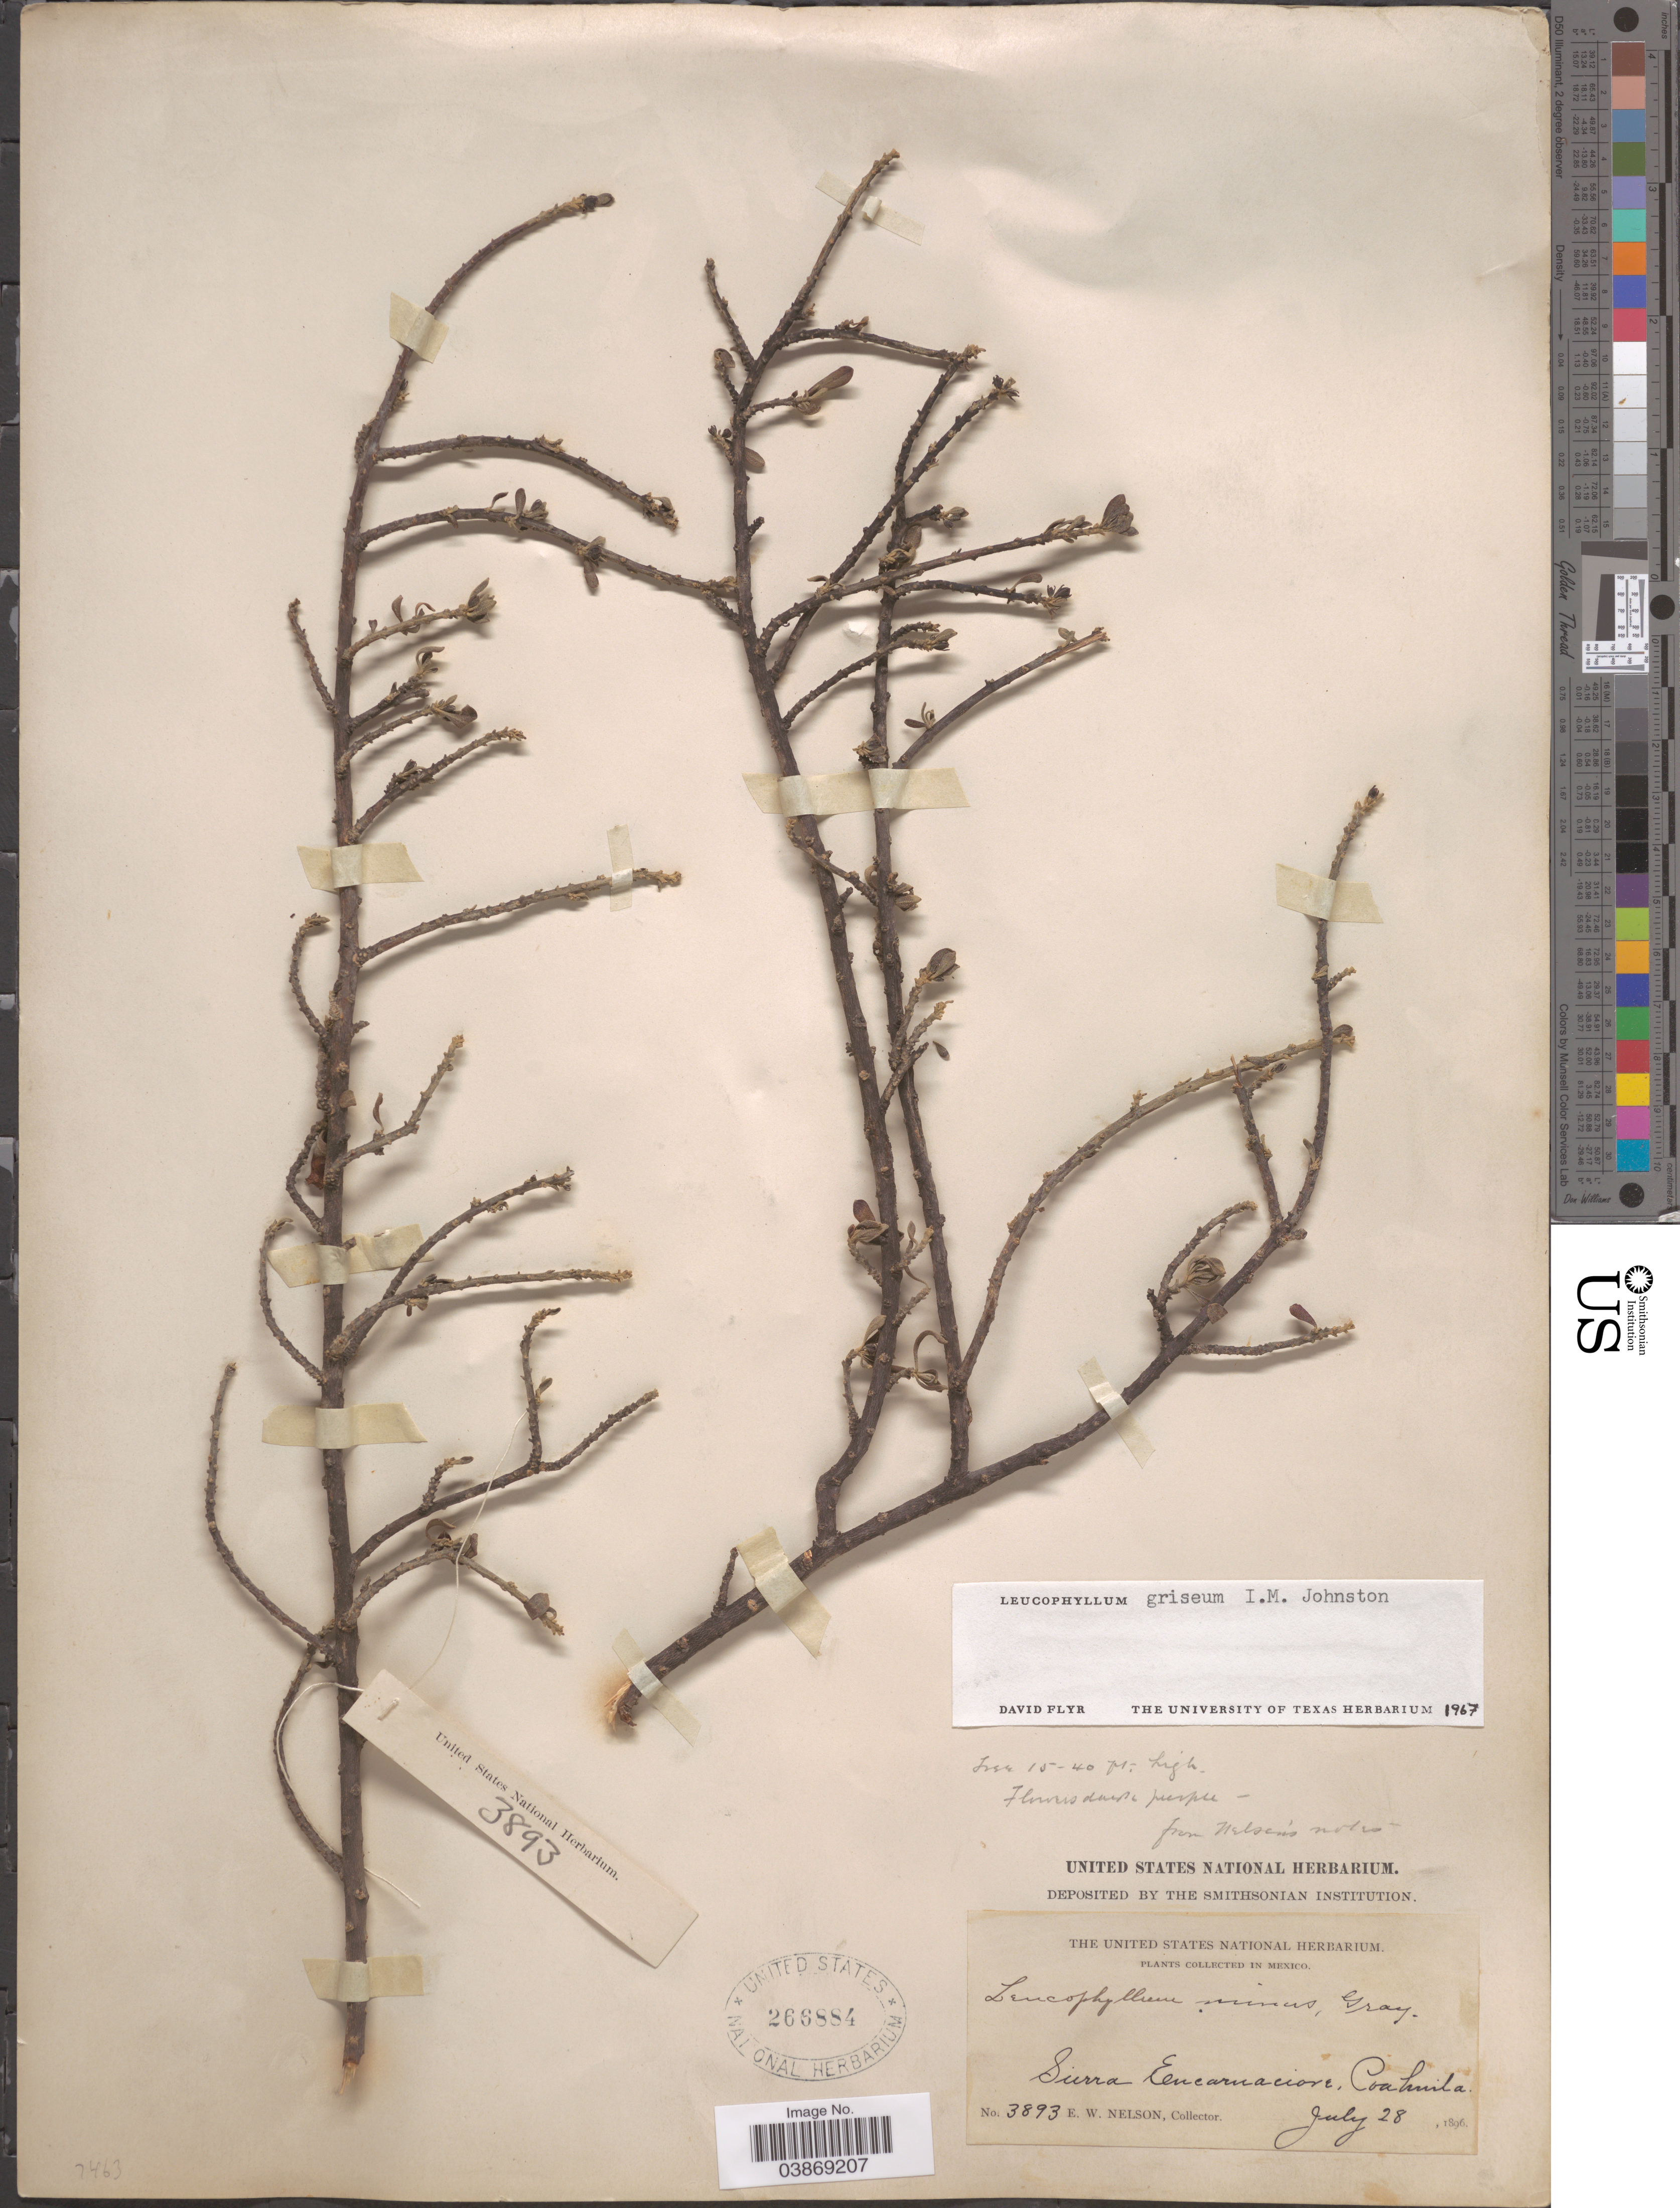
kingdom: Plantae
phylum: Tracheophyta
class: Magnoliopsida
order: Lamiales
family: Scrophulariaceae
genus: Leucophyllum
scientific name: Leucophyllum griseum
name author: I.M. Johnst.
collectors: E. W. Nelson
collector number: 3893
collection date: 1896-07-28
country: Mexico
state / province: Coahuila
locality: Sierra Encarnaciore.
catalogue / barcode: US 266884